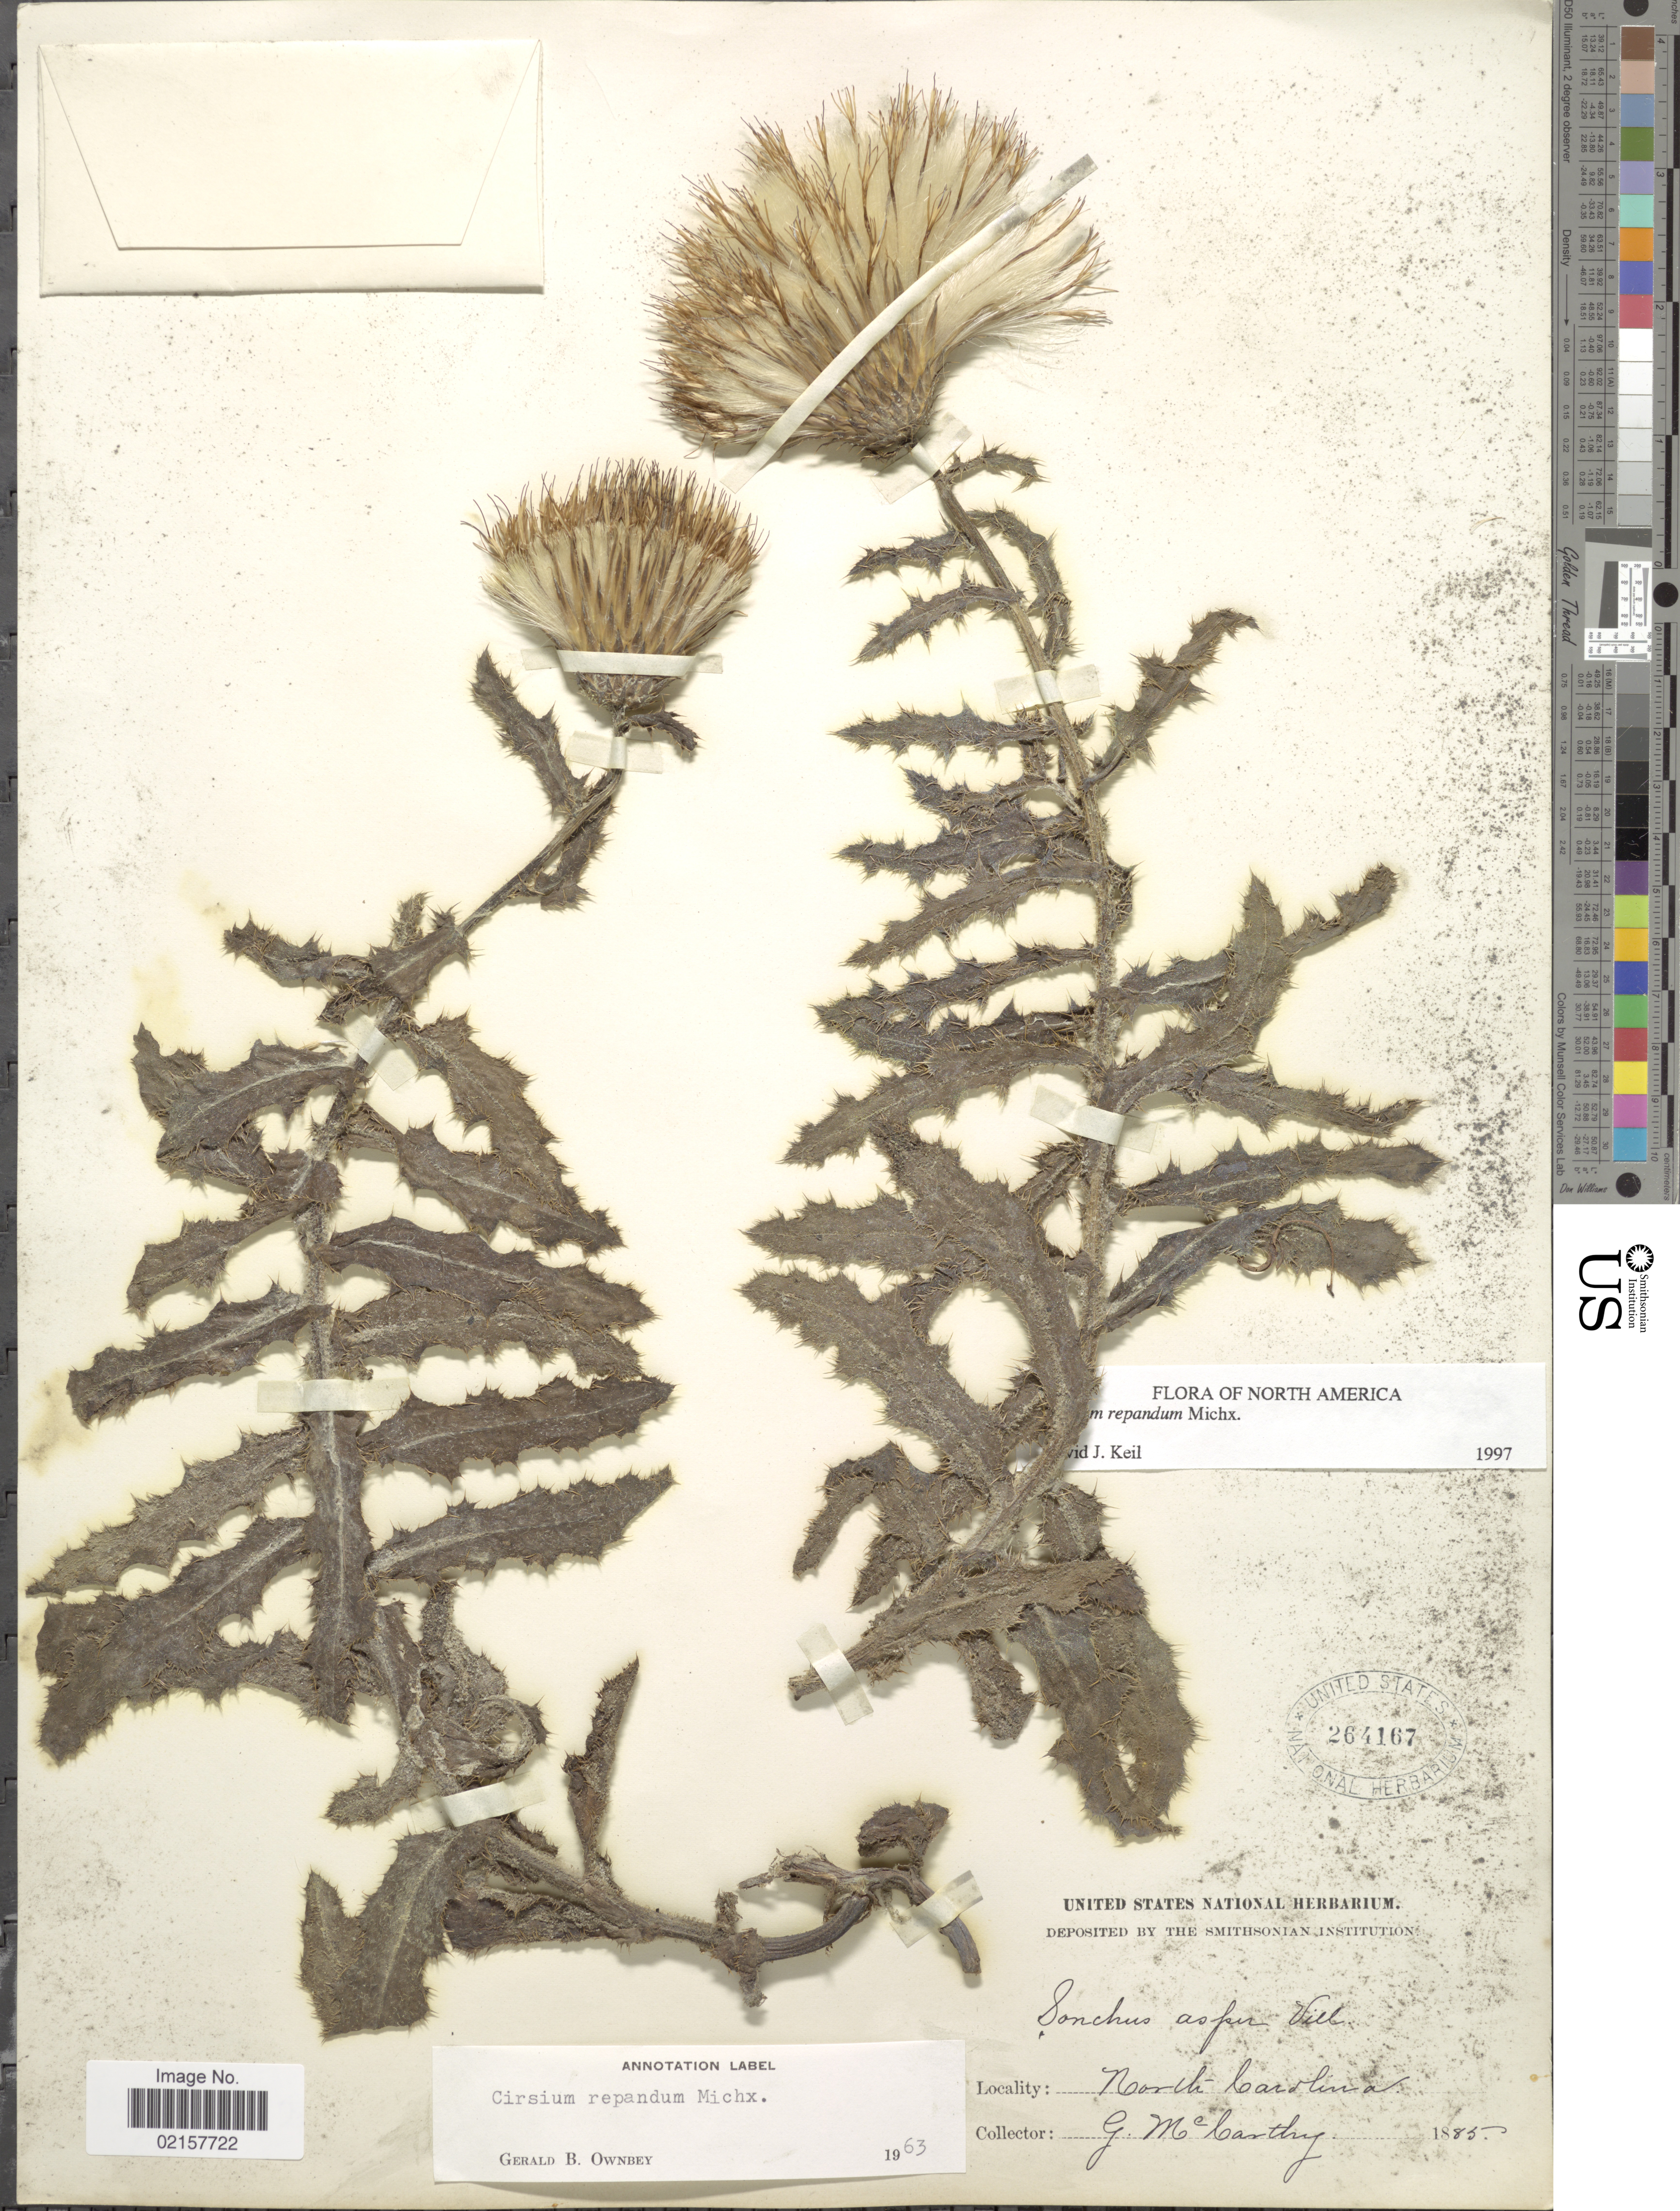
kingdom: Plantae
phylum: Tracheophyta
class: Magnoliopsida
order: Asterales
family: Asteraceae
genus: Cirsium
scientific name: Cirsium repandum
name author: Michx.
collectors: G. McCarthy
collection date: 1885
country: United States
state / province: North Carolina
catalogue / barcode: US 264167